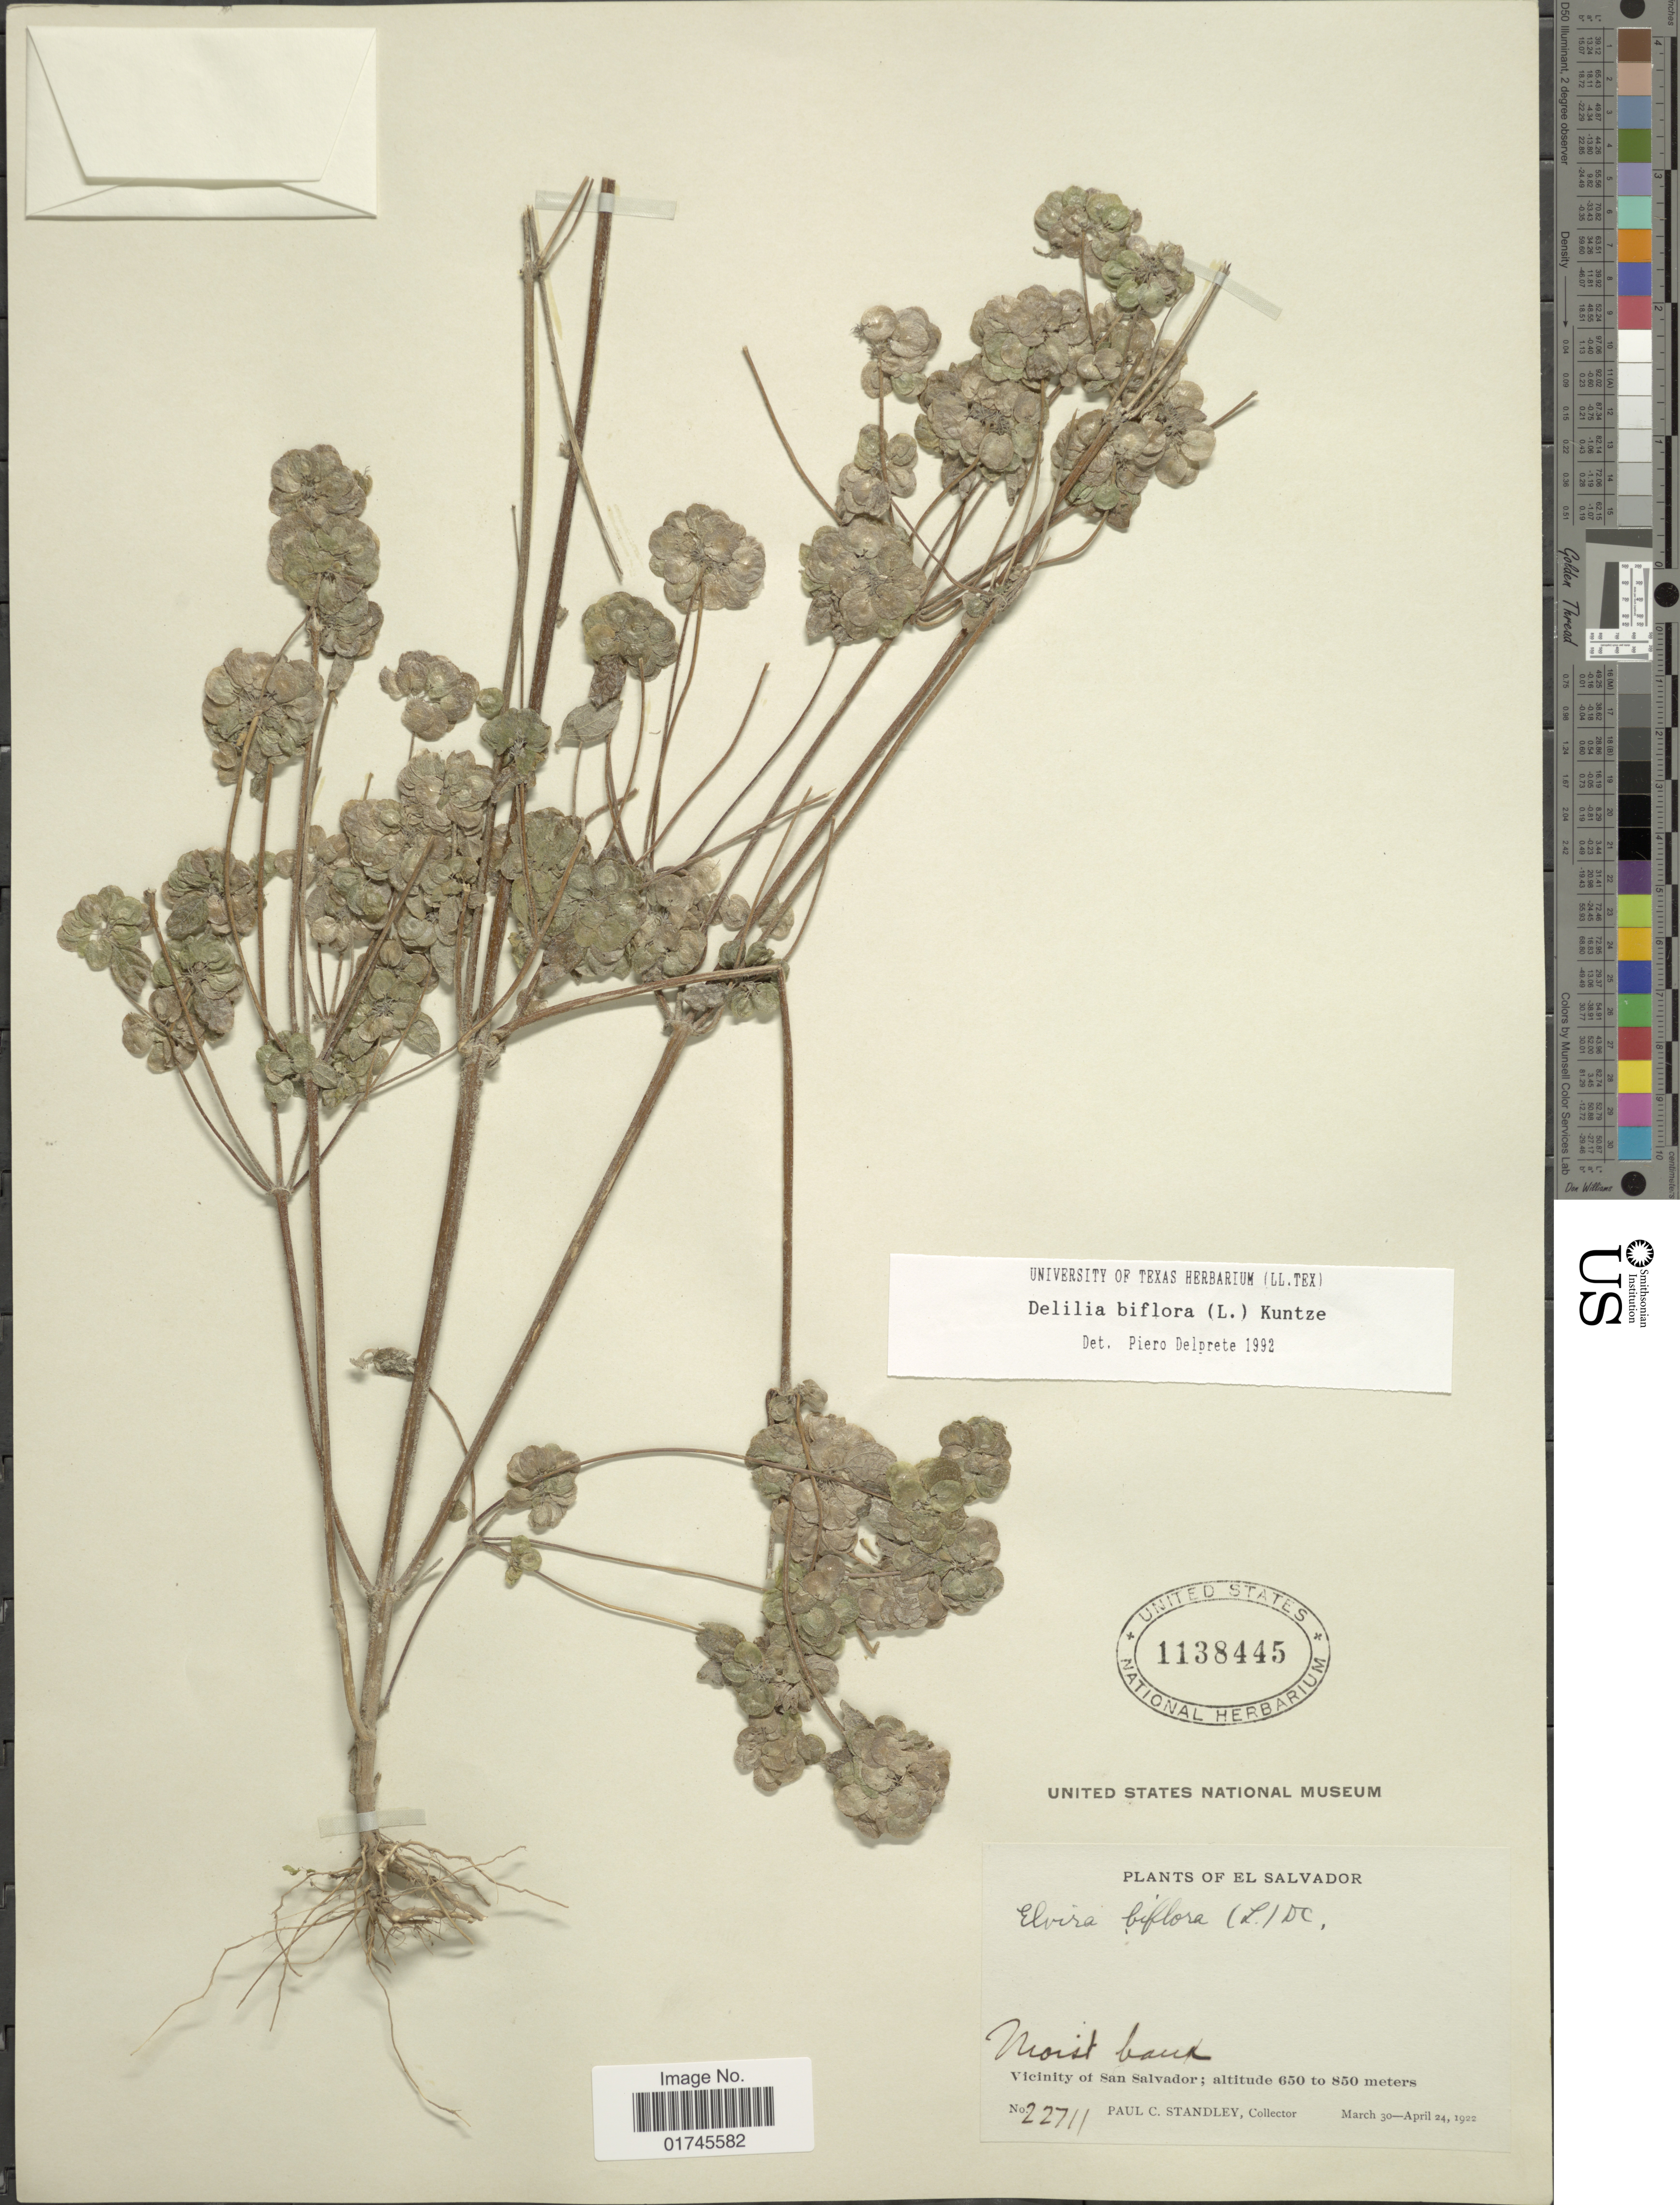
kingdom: Plantae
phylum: Tracheophyta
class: Magnoliopsida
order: Asterales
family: Asteraceae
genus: Delilia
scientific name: Delilia biflora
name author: (L.) Kuntze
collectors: P. C. Standley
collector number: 22711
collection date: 1922-03-30/1922-04-24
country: El Salvador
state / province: San Salvador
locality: Moist bank, Vicinity of San Salvador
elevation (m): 650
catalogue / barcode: US 1138445